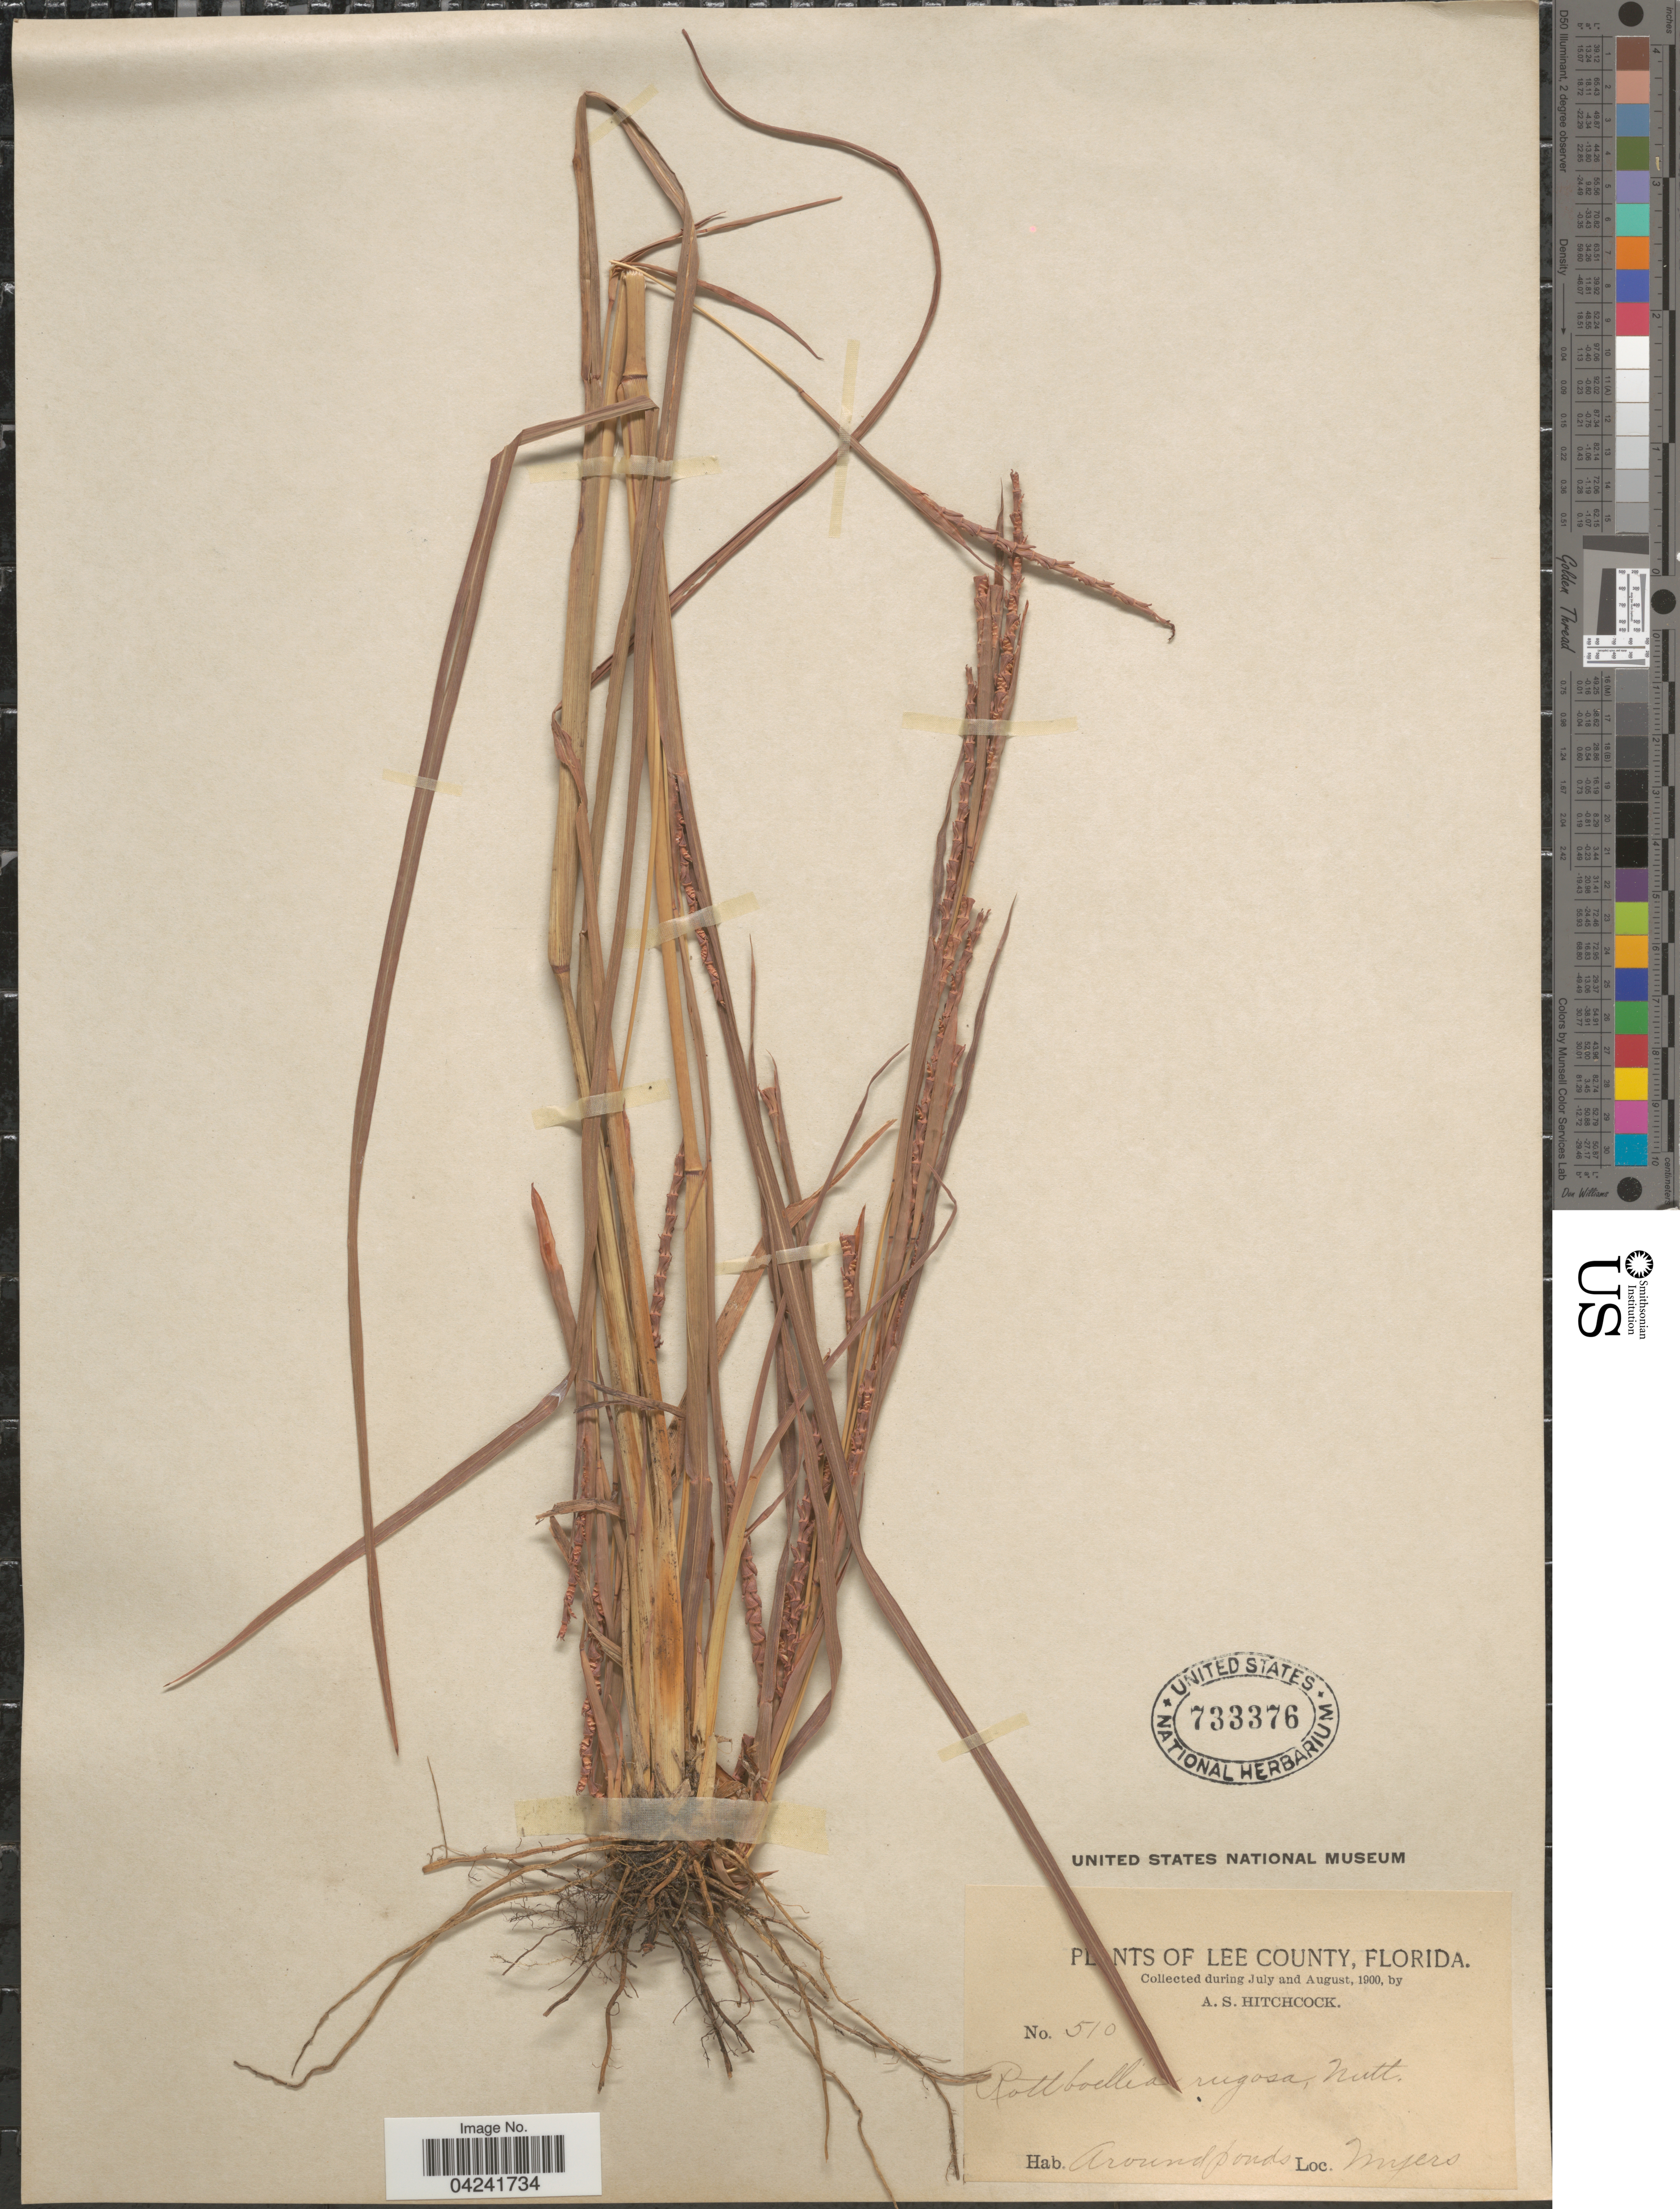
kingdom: Plantae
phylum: Tracheophyta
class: Liliopsida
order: Poales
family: Poaceae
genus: Mnesithea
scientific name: Mnesithea rugosa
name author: (Nutt.) de Koning & Sosef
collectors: A. S. Hitchcock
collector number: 510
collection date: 1900-07/1900-08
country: United States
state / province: Florida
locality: Lee County. Myers.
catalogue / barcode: US 733376